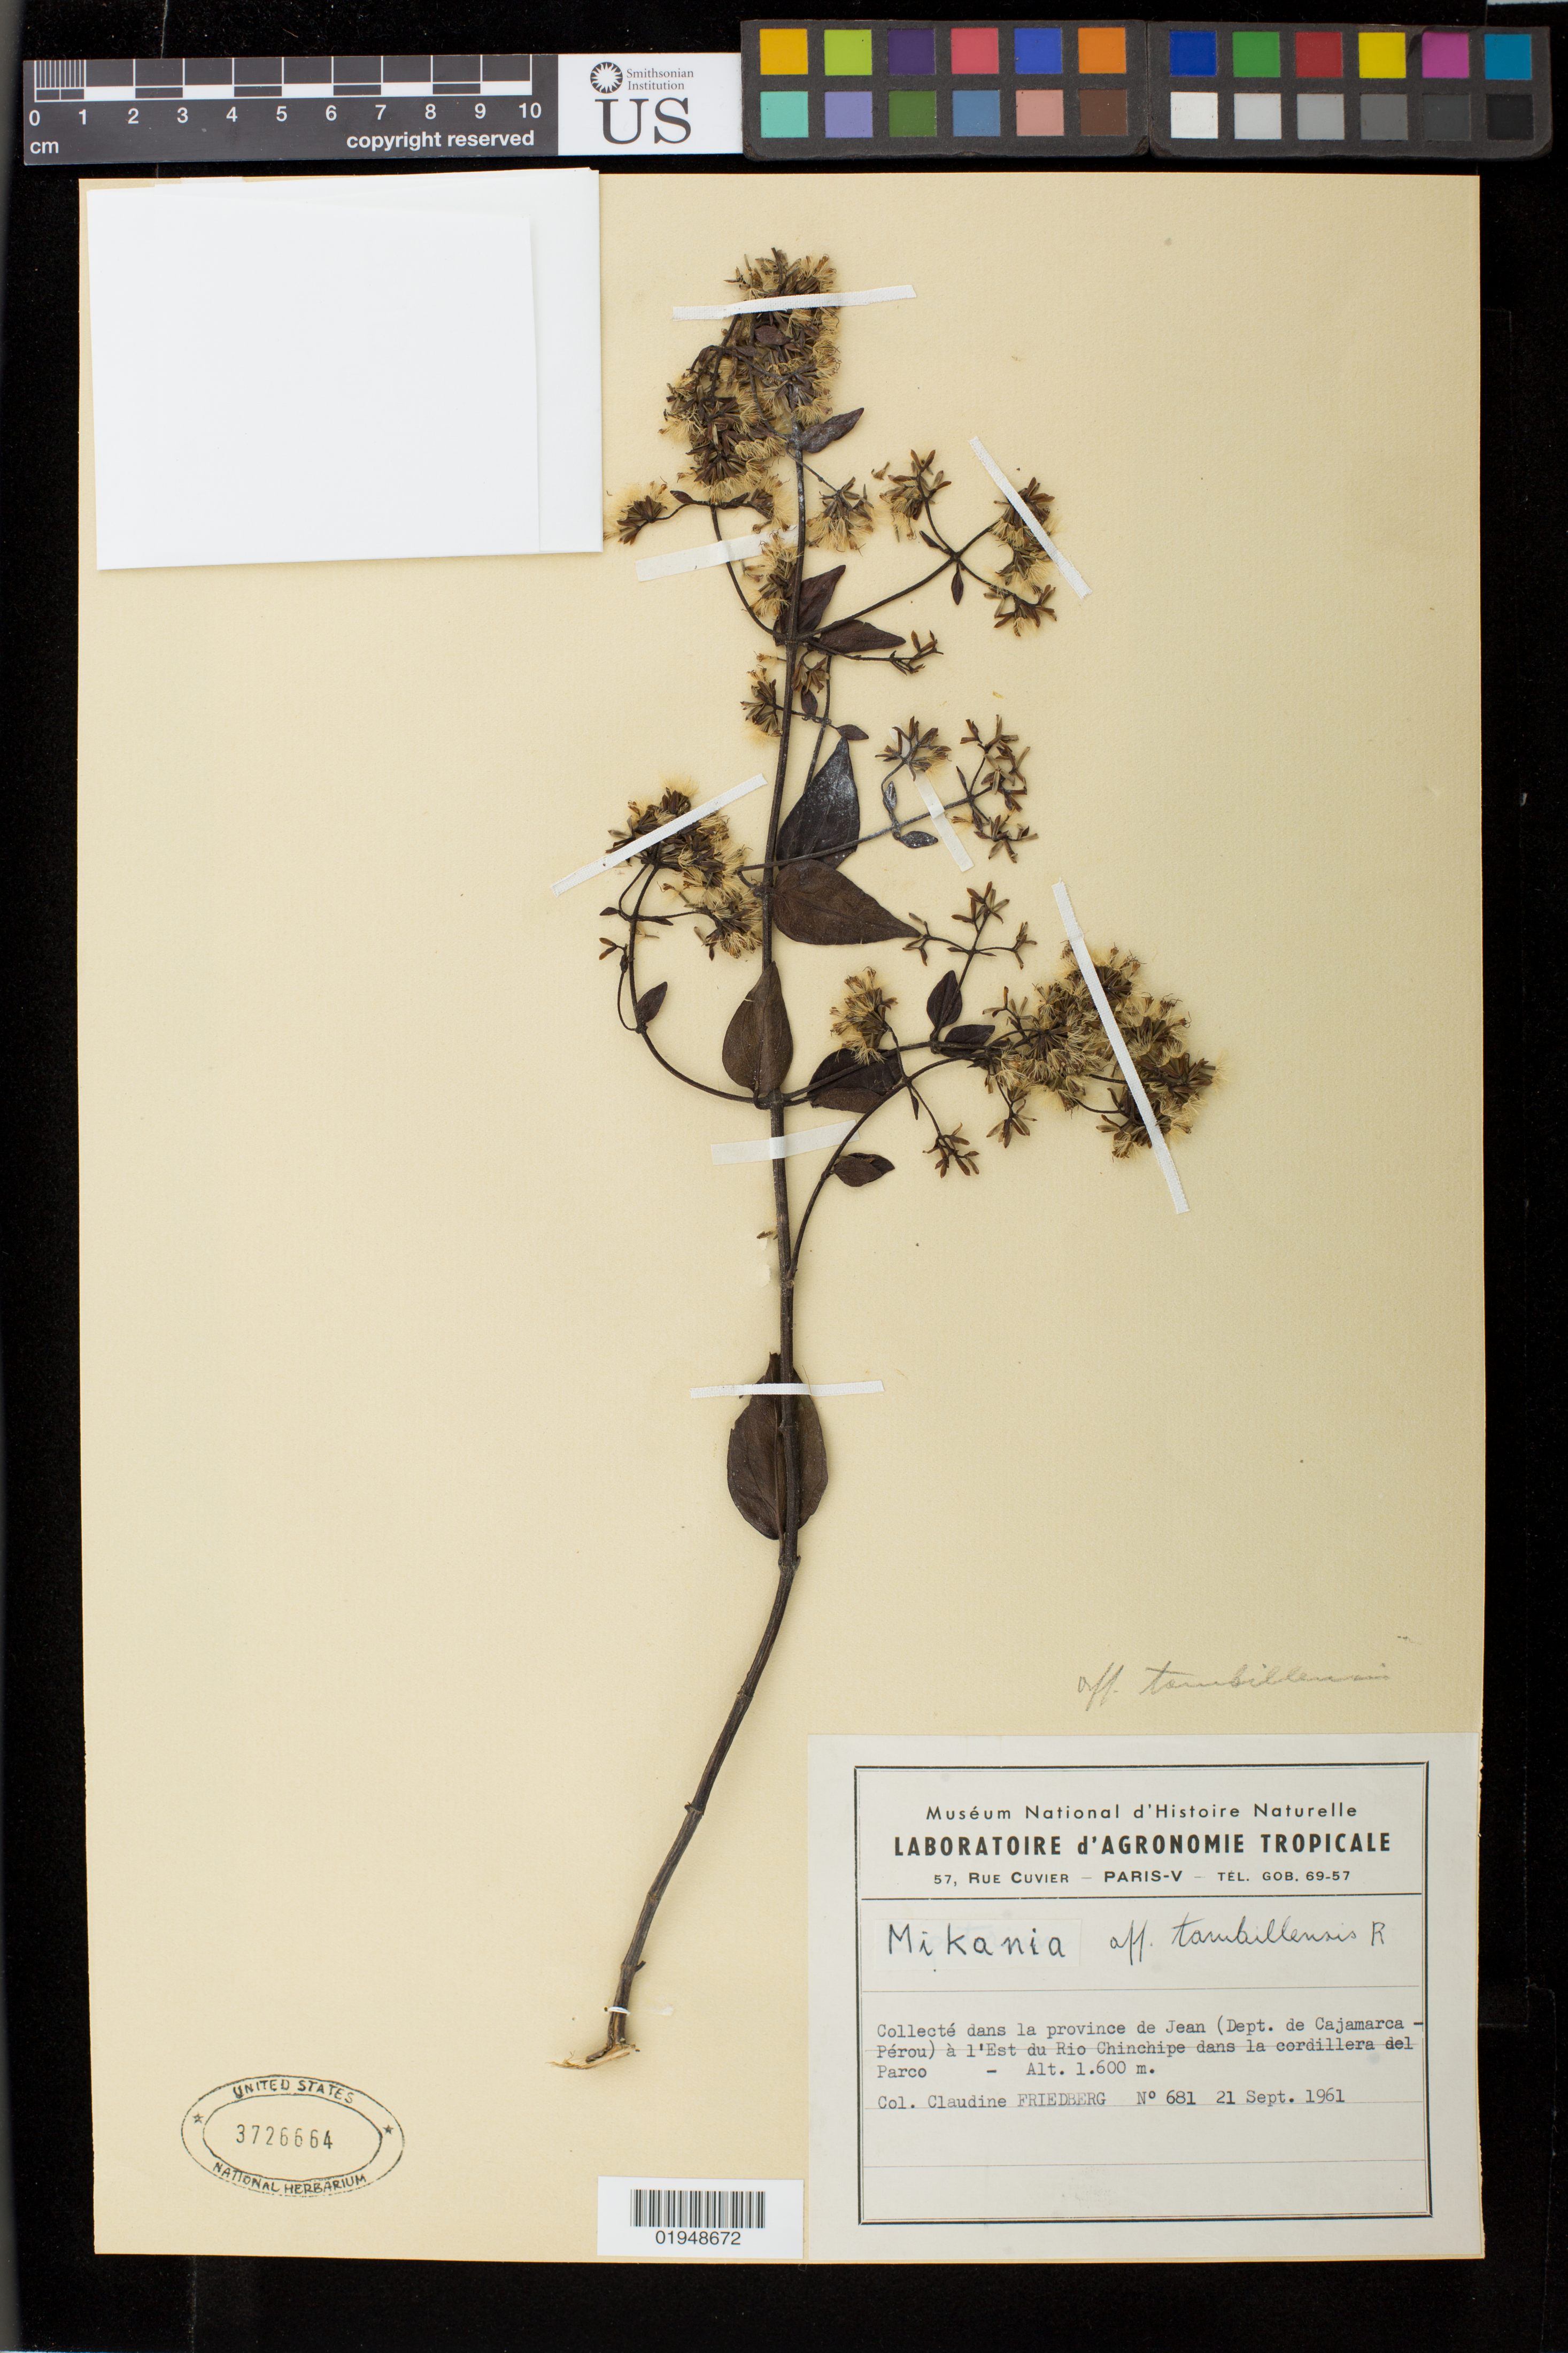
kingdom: Plantae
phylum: Tracheophyta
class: Magnoliopsida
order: Asterales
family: Asteraceae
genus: Mikania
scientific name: Mikania tambillensis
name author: Hieron.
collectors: C. Friedberg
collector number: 681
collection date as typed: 221 Sept. 1961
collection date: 1961-09-21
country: Peru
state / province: Cajamarca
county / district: Jaén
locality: dans la province de Jean [sic] (Dept. de Cajamarca-Percu) a l'Est du Rio Chinchipe dans la cordillera del Parco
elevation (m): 1600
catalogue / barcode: US 3726664